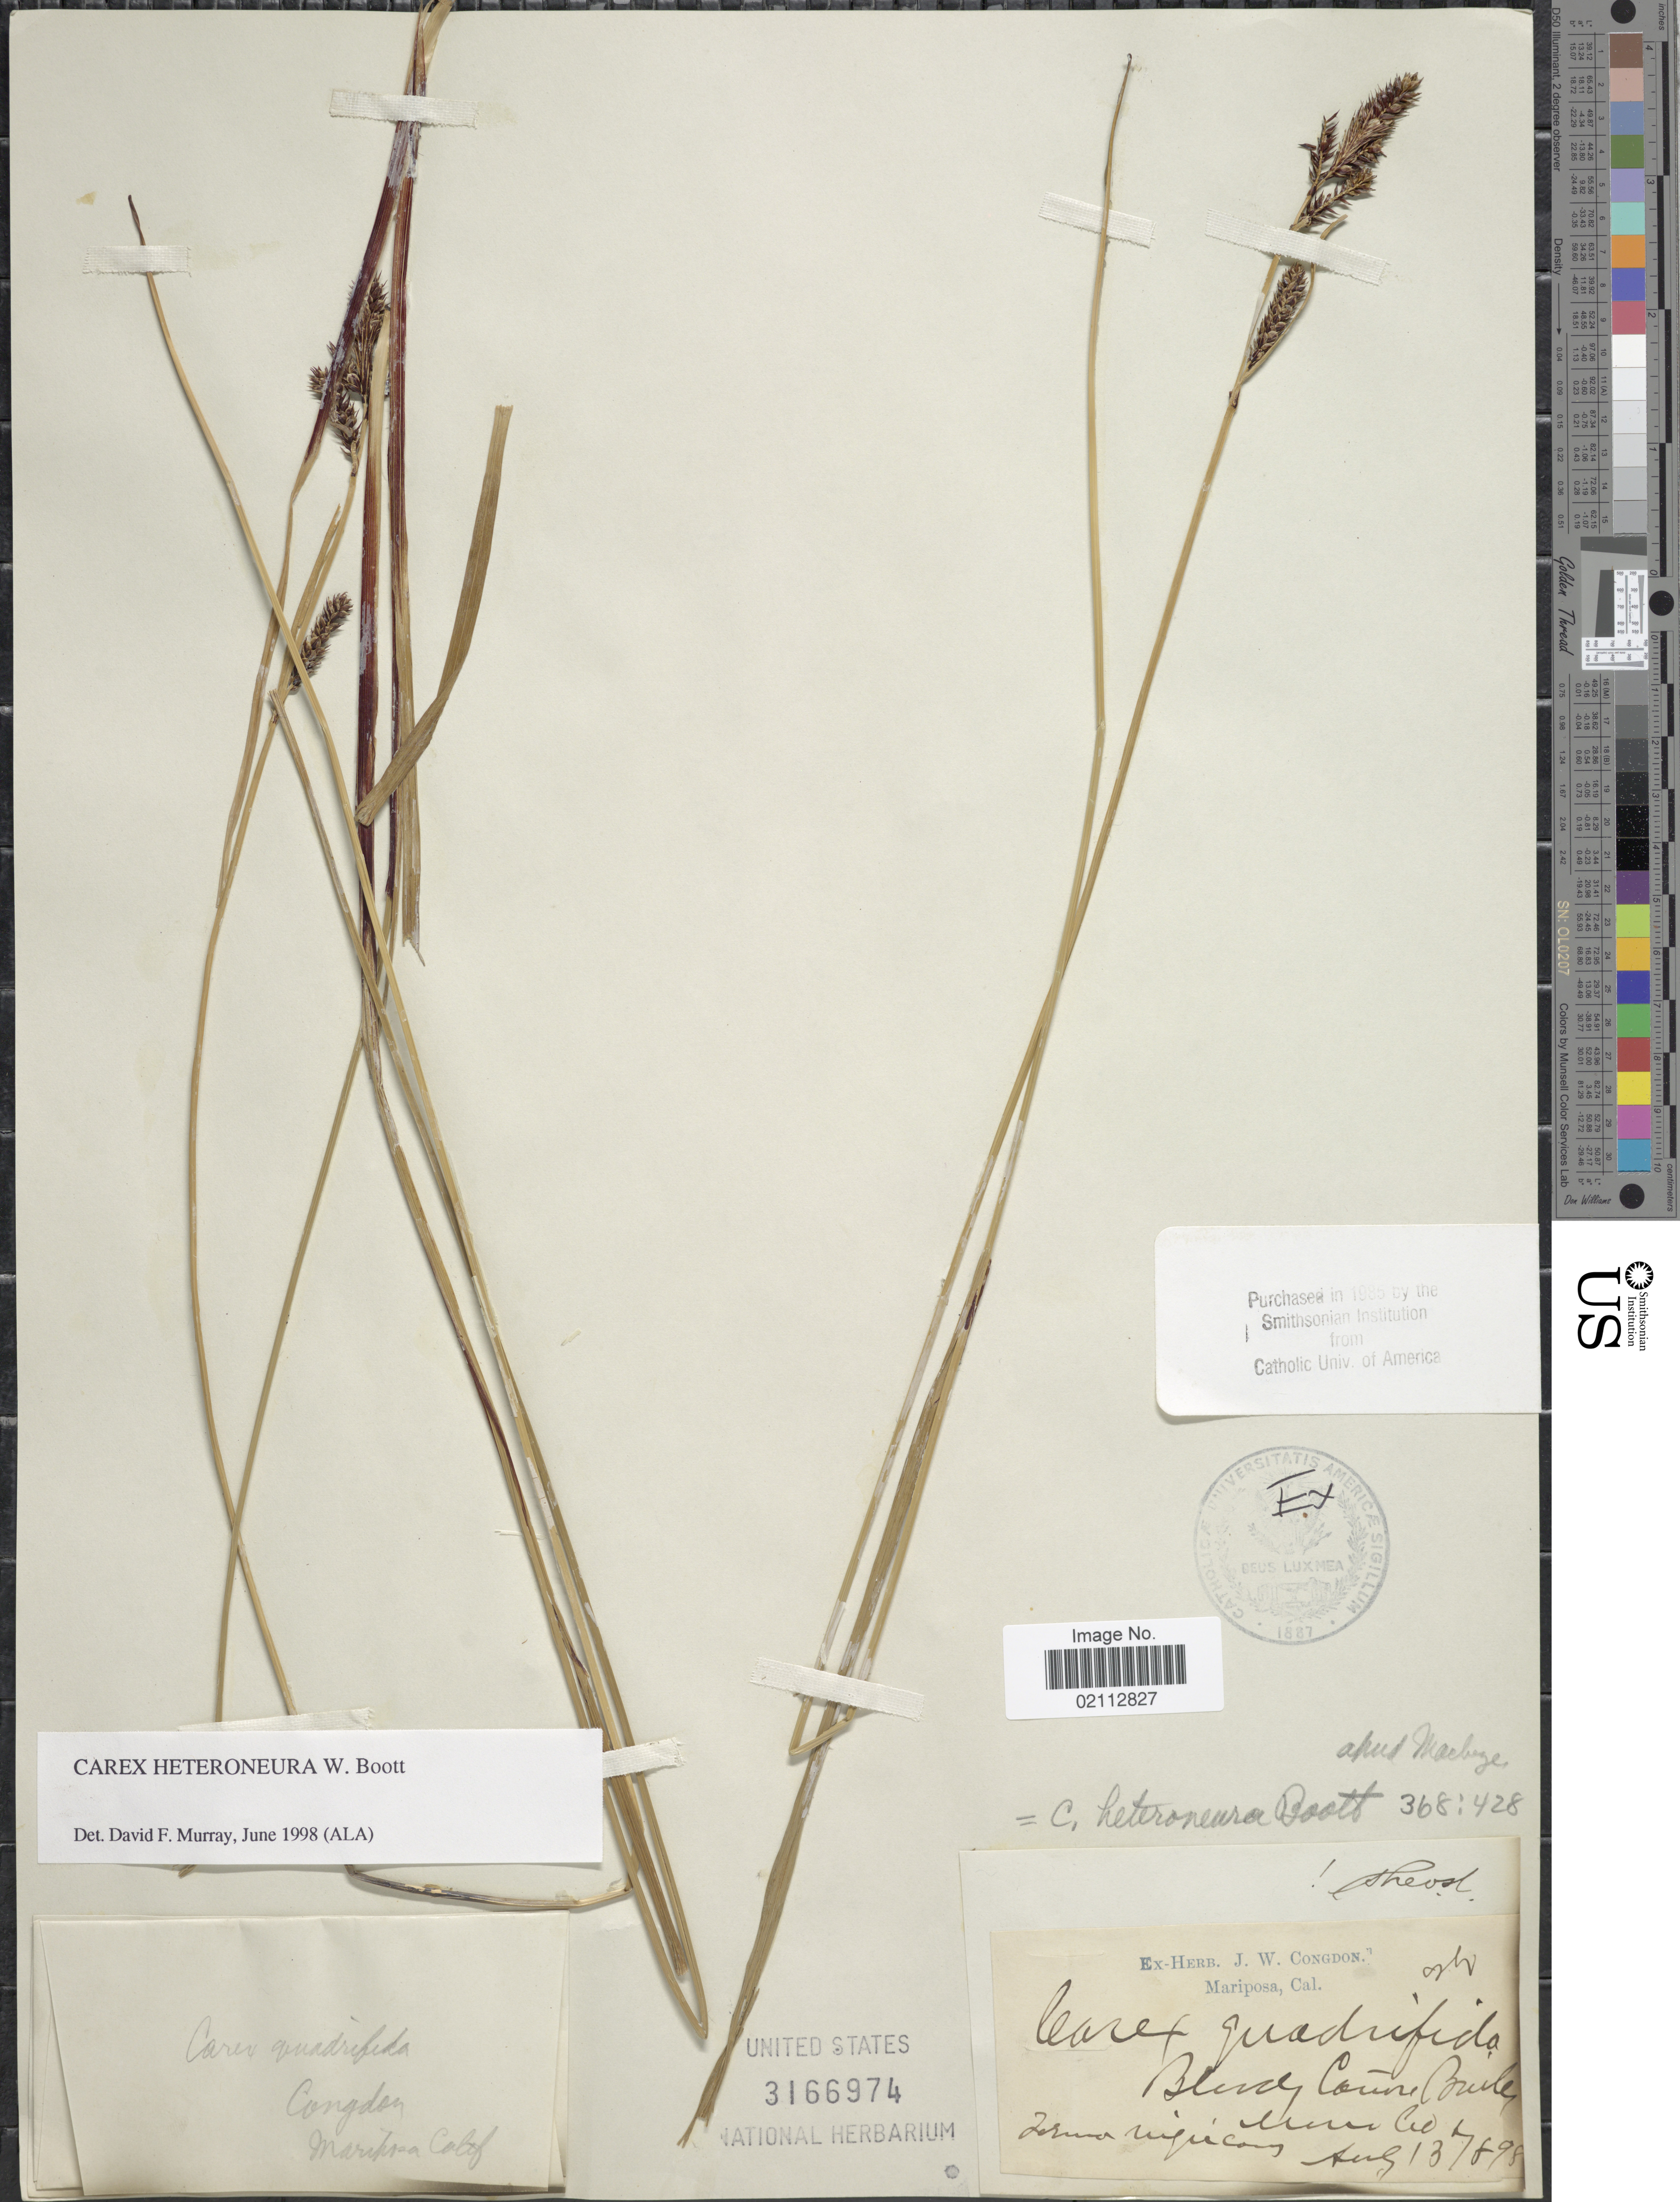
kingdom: Plantae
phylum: Tracheophyta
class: Liliopsida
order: Poales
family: Cyperaceae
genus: Carex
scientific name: Carex heteroneura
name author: S. Watson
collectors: ex herb. J. W. Congdon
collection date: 1898-08-13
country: United States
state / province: California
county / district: Mono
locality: Blendy Coune Burle, Mono Co.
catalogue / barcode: US 3166974